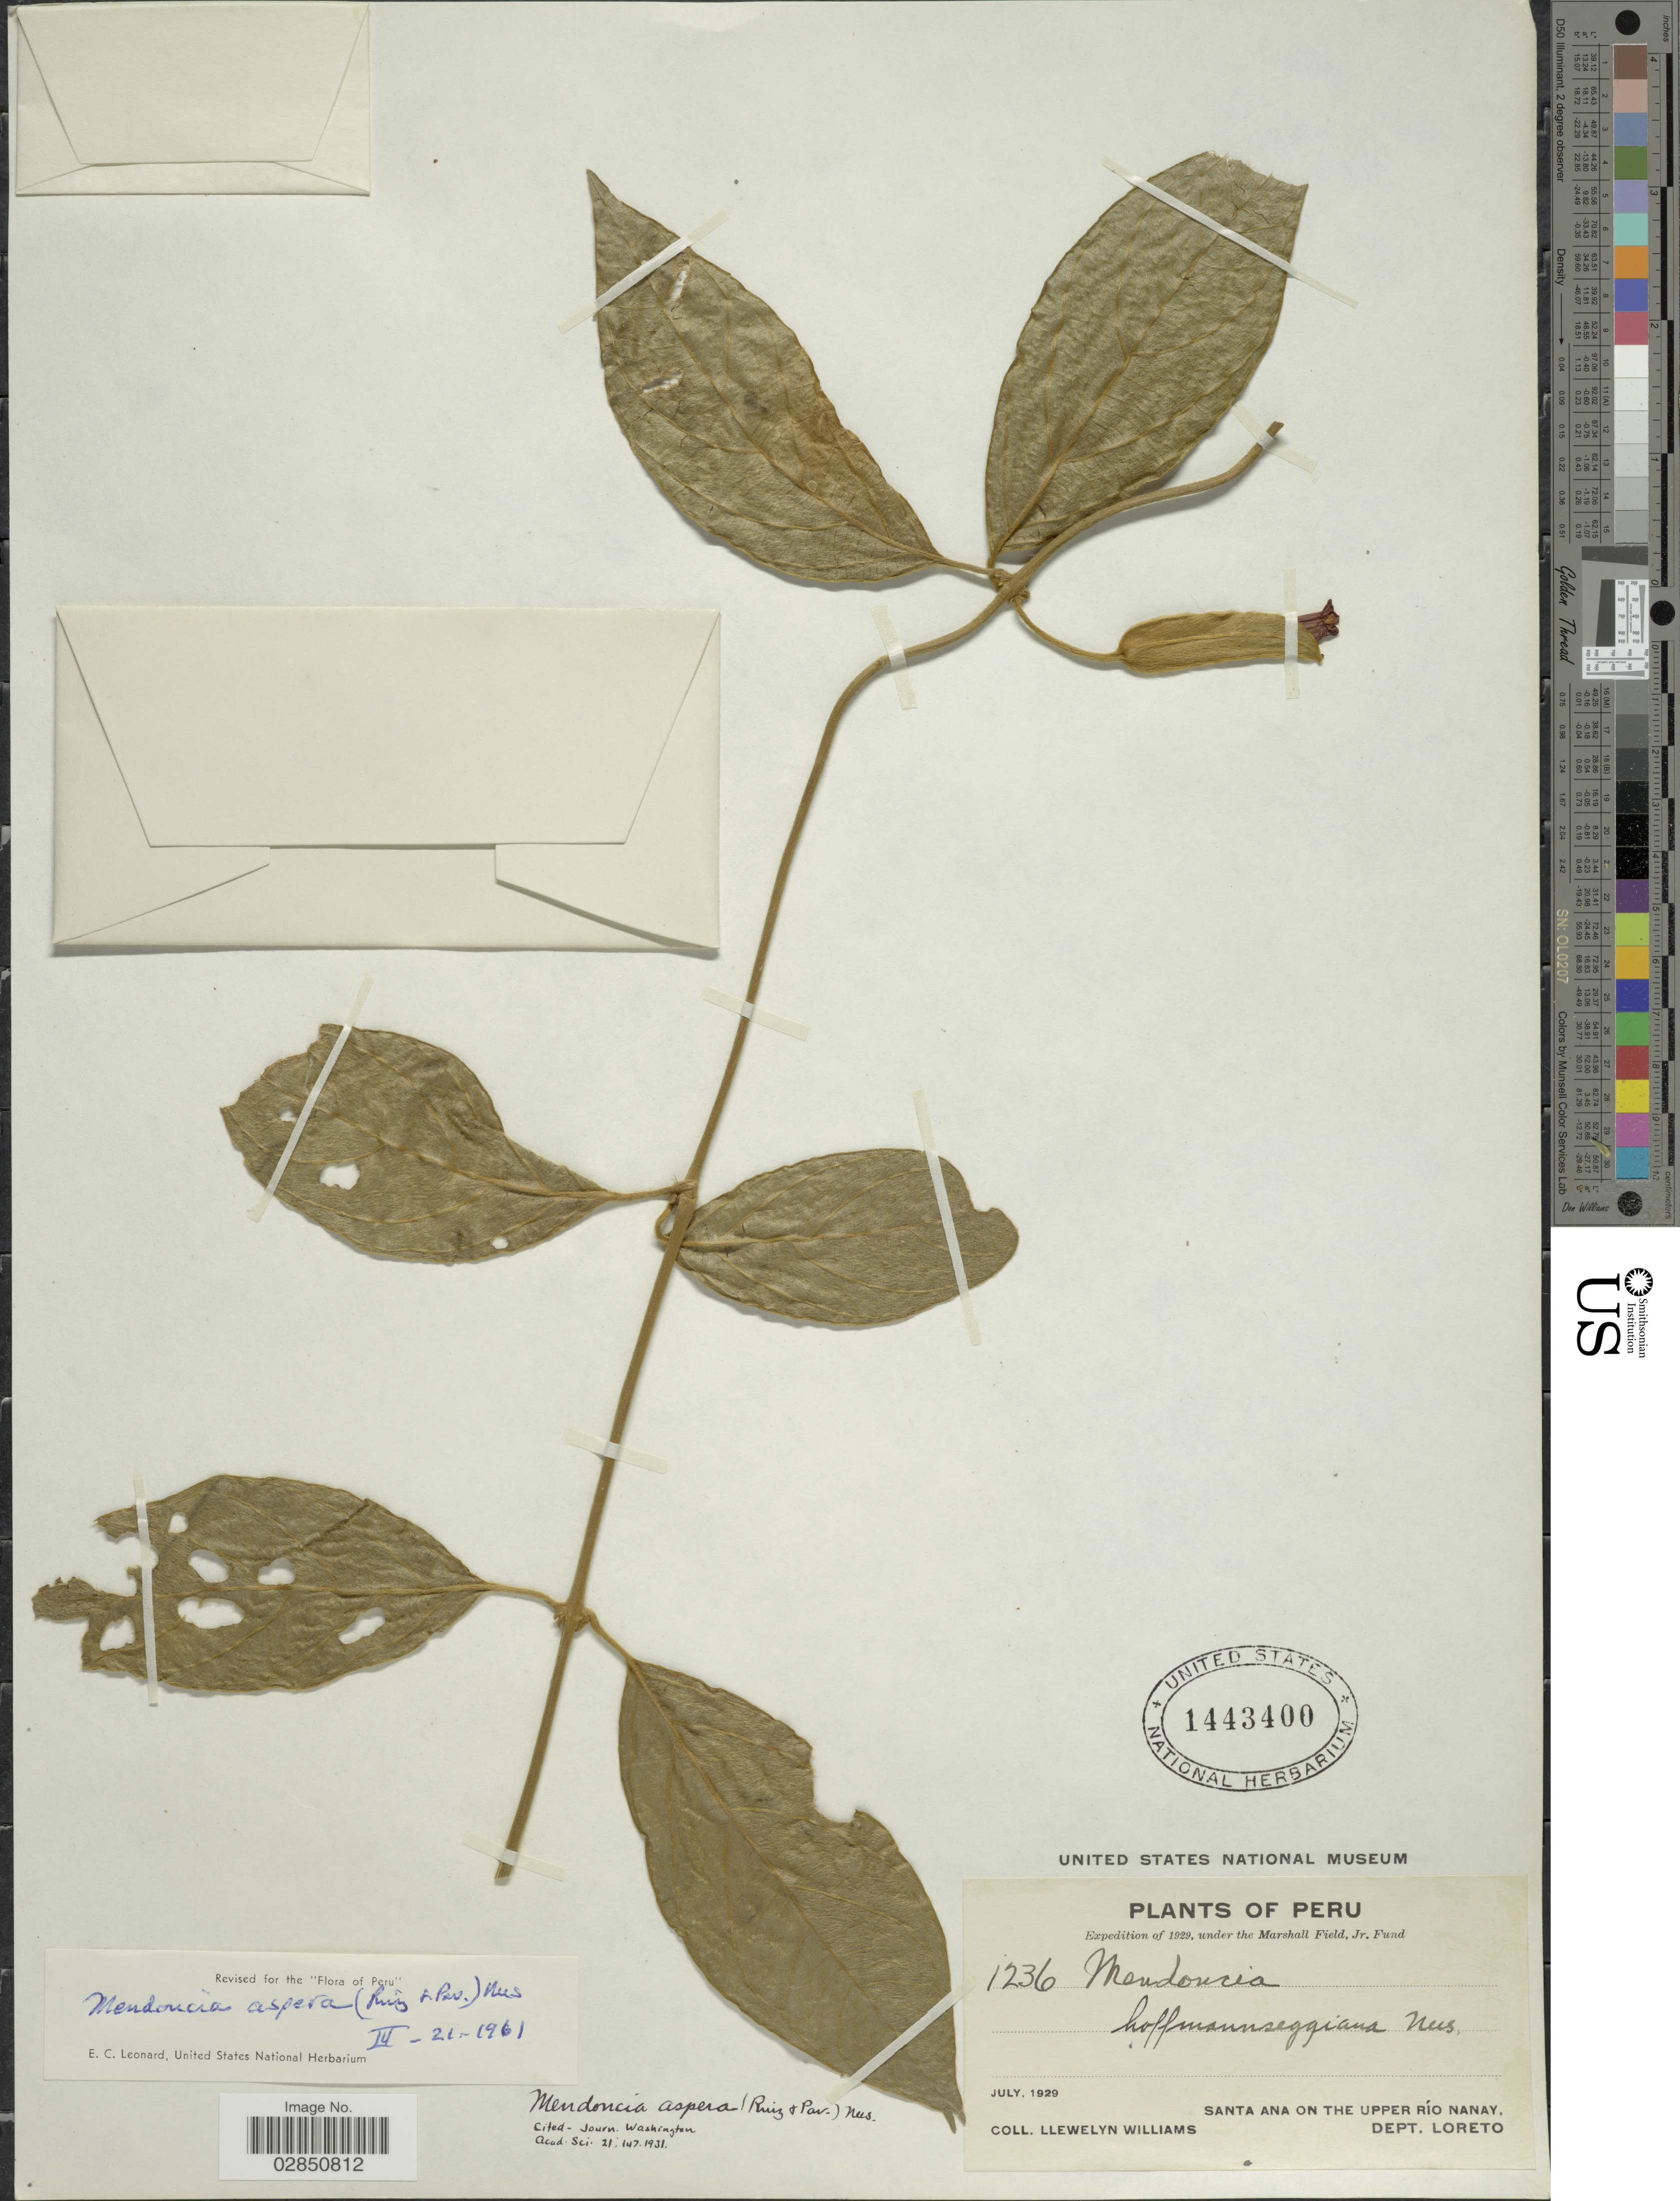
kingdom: Plantae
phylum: Tracheophyta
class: Magnoliopsida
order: Lamiales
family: Acanthaceae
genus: Mendoncia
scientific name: Mendoncia aspera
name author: (Ruiz & Pav.) Nees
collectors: Ll. Williams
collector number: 1236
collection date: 1929-07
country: Peru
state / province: Loreto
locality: Santa Ana on the Upper Río Nanay, Dept. Loreto.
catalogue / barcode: US 1443400